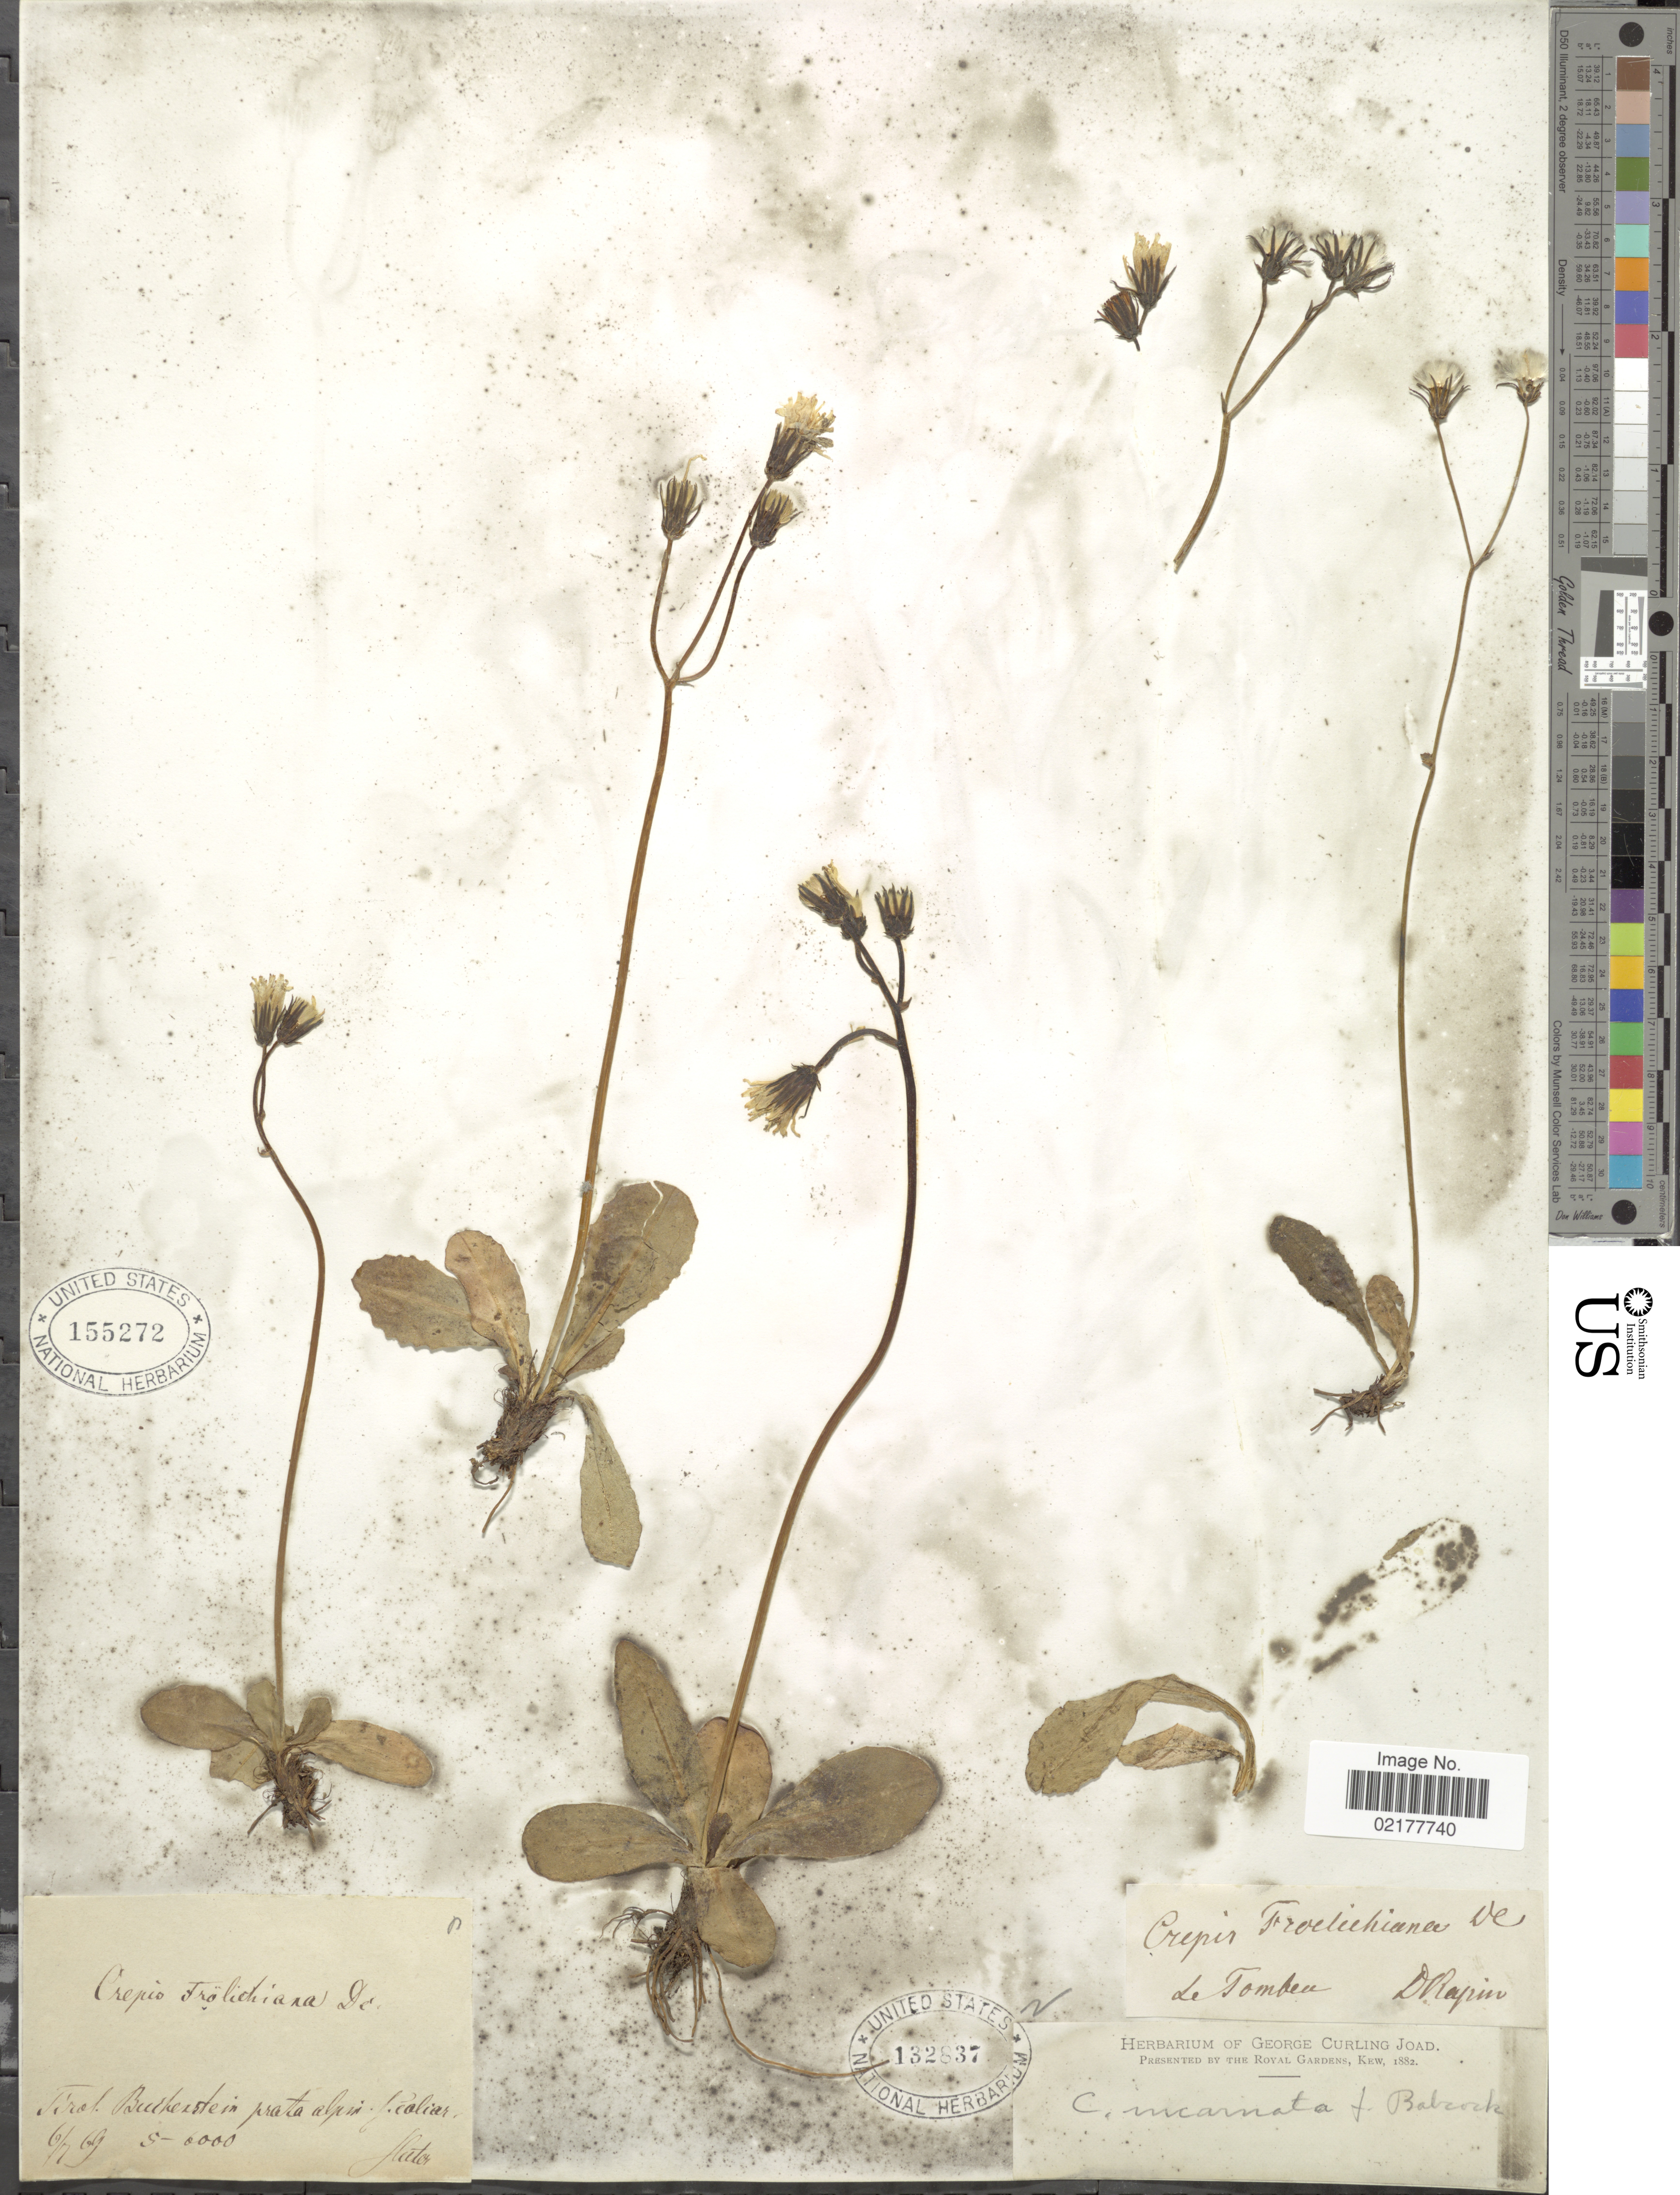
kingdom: Plantae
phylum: Tracheophyta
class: Magnoliopsida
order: Asterales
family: Asteraceae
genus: Crepis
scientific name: Crepis froelichiana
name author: Froel.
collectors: -. Huter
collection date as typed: Transcribed d/m/y: 6/7/69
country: Austria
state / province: Tirol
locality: Butherstein prata alpris f, colier [interpreted]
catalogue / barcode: US 155272